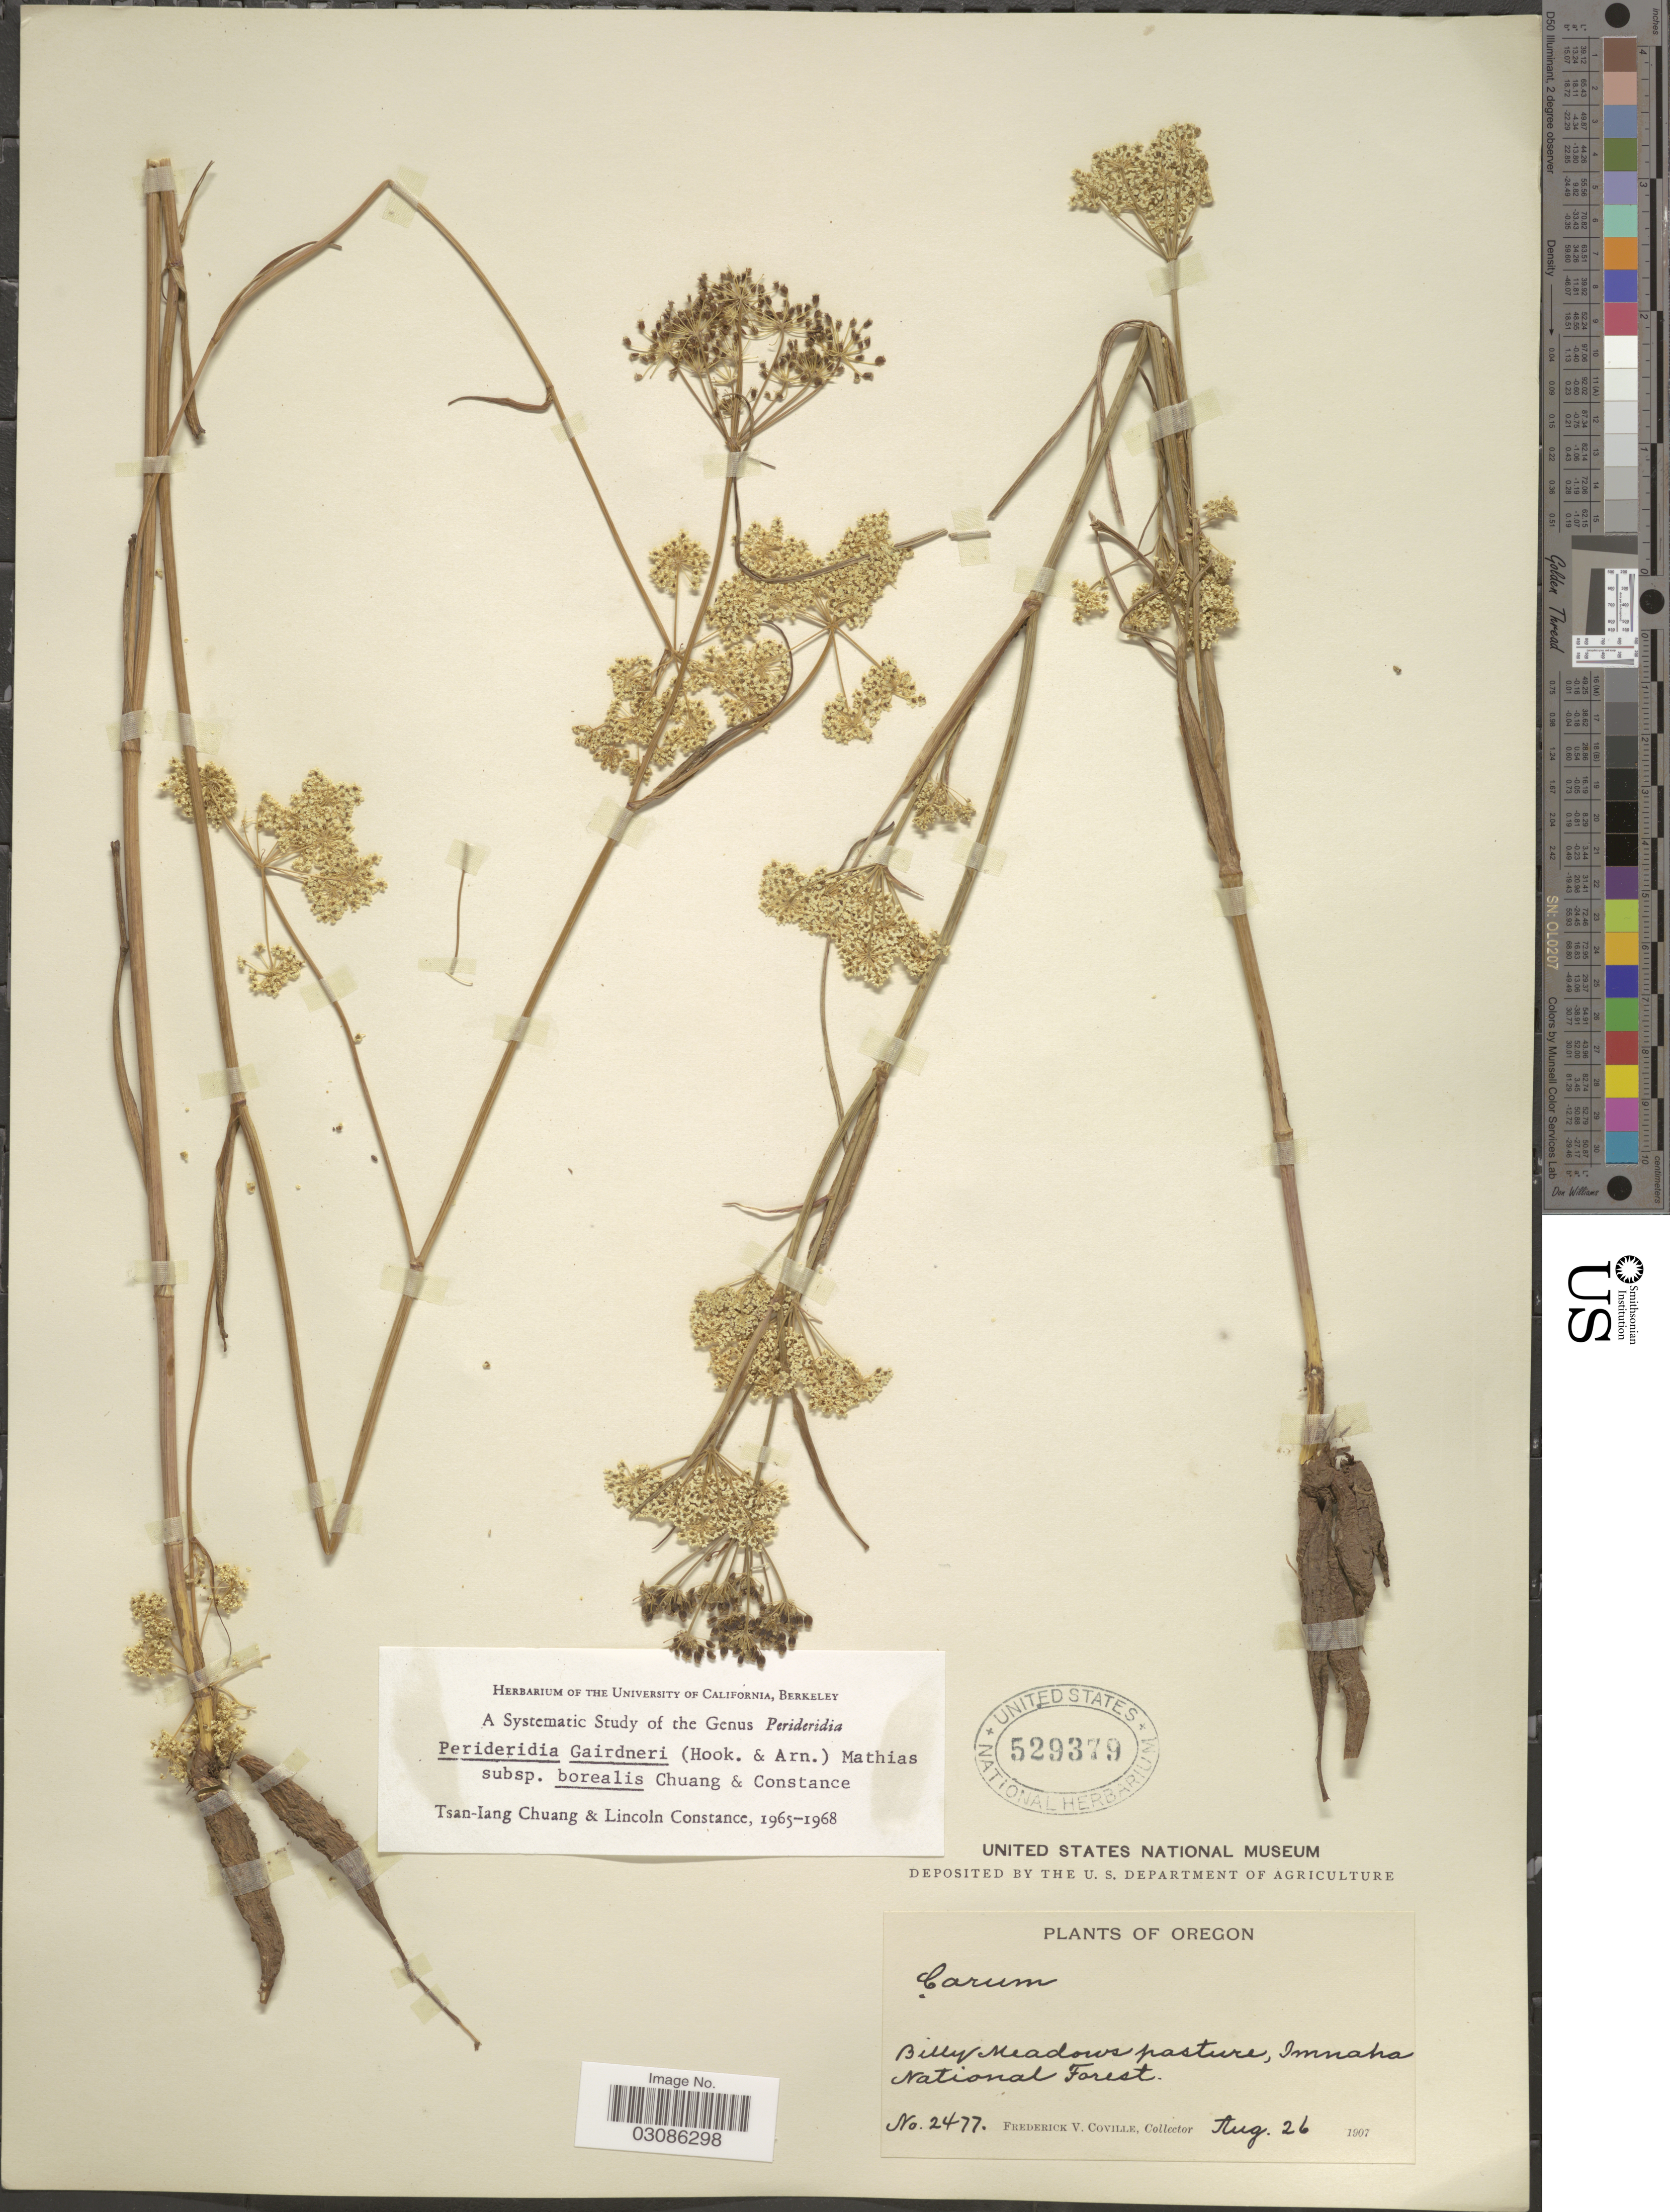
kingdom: Plantae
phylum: Tracheophyta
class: Magnoliopsida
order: Apiales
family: Apiaceae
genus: Perideridia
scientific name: Perideridia gairdneri subsp. borealis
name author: T.I. Chuang & Constance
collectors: F. V. Coville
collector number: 2477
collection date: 1907-08-26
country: United States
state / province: Oregon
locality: Billy Meadows pasture, Imnaha National Forest.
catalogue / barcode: US 529379